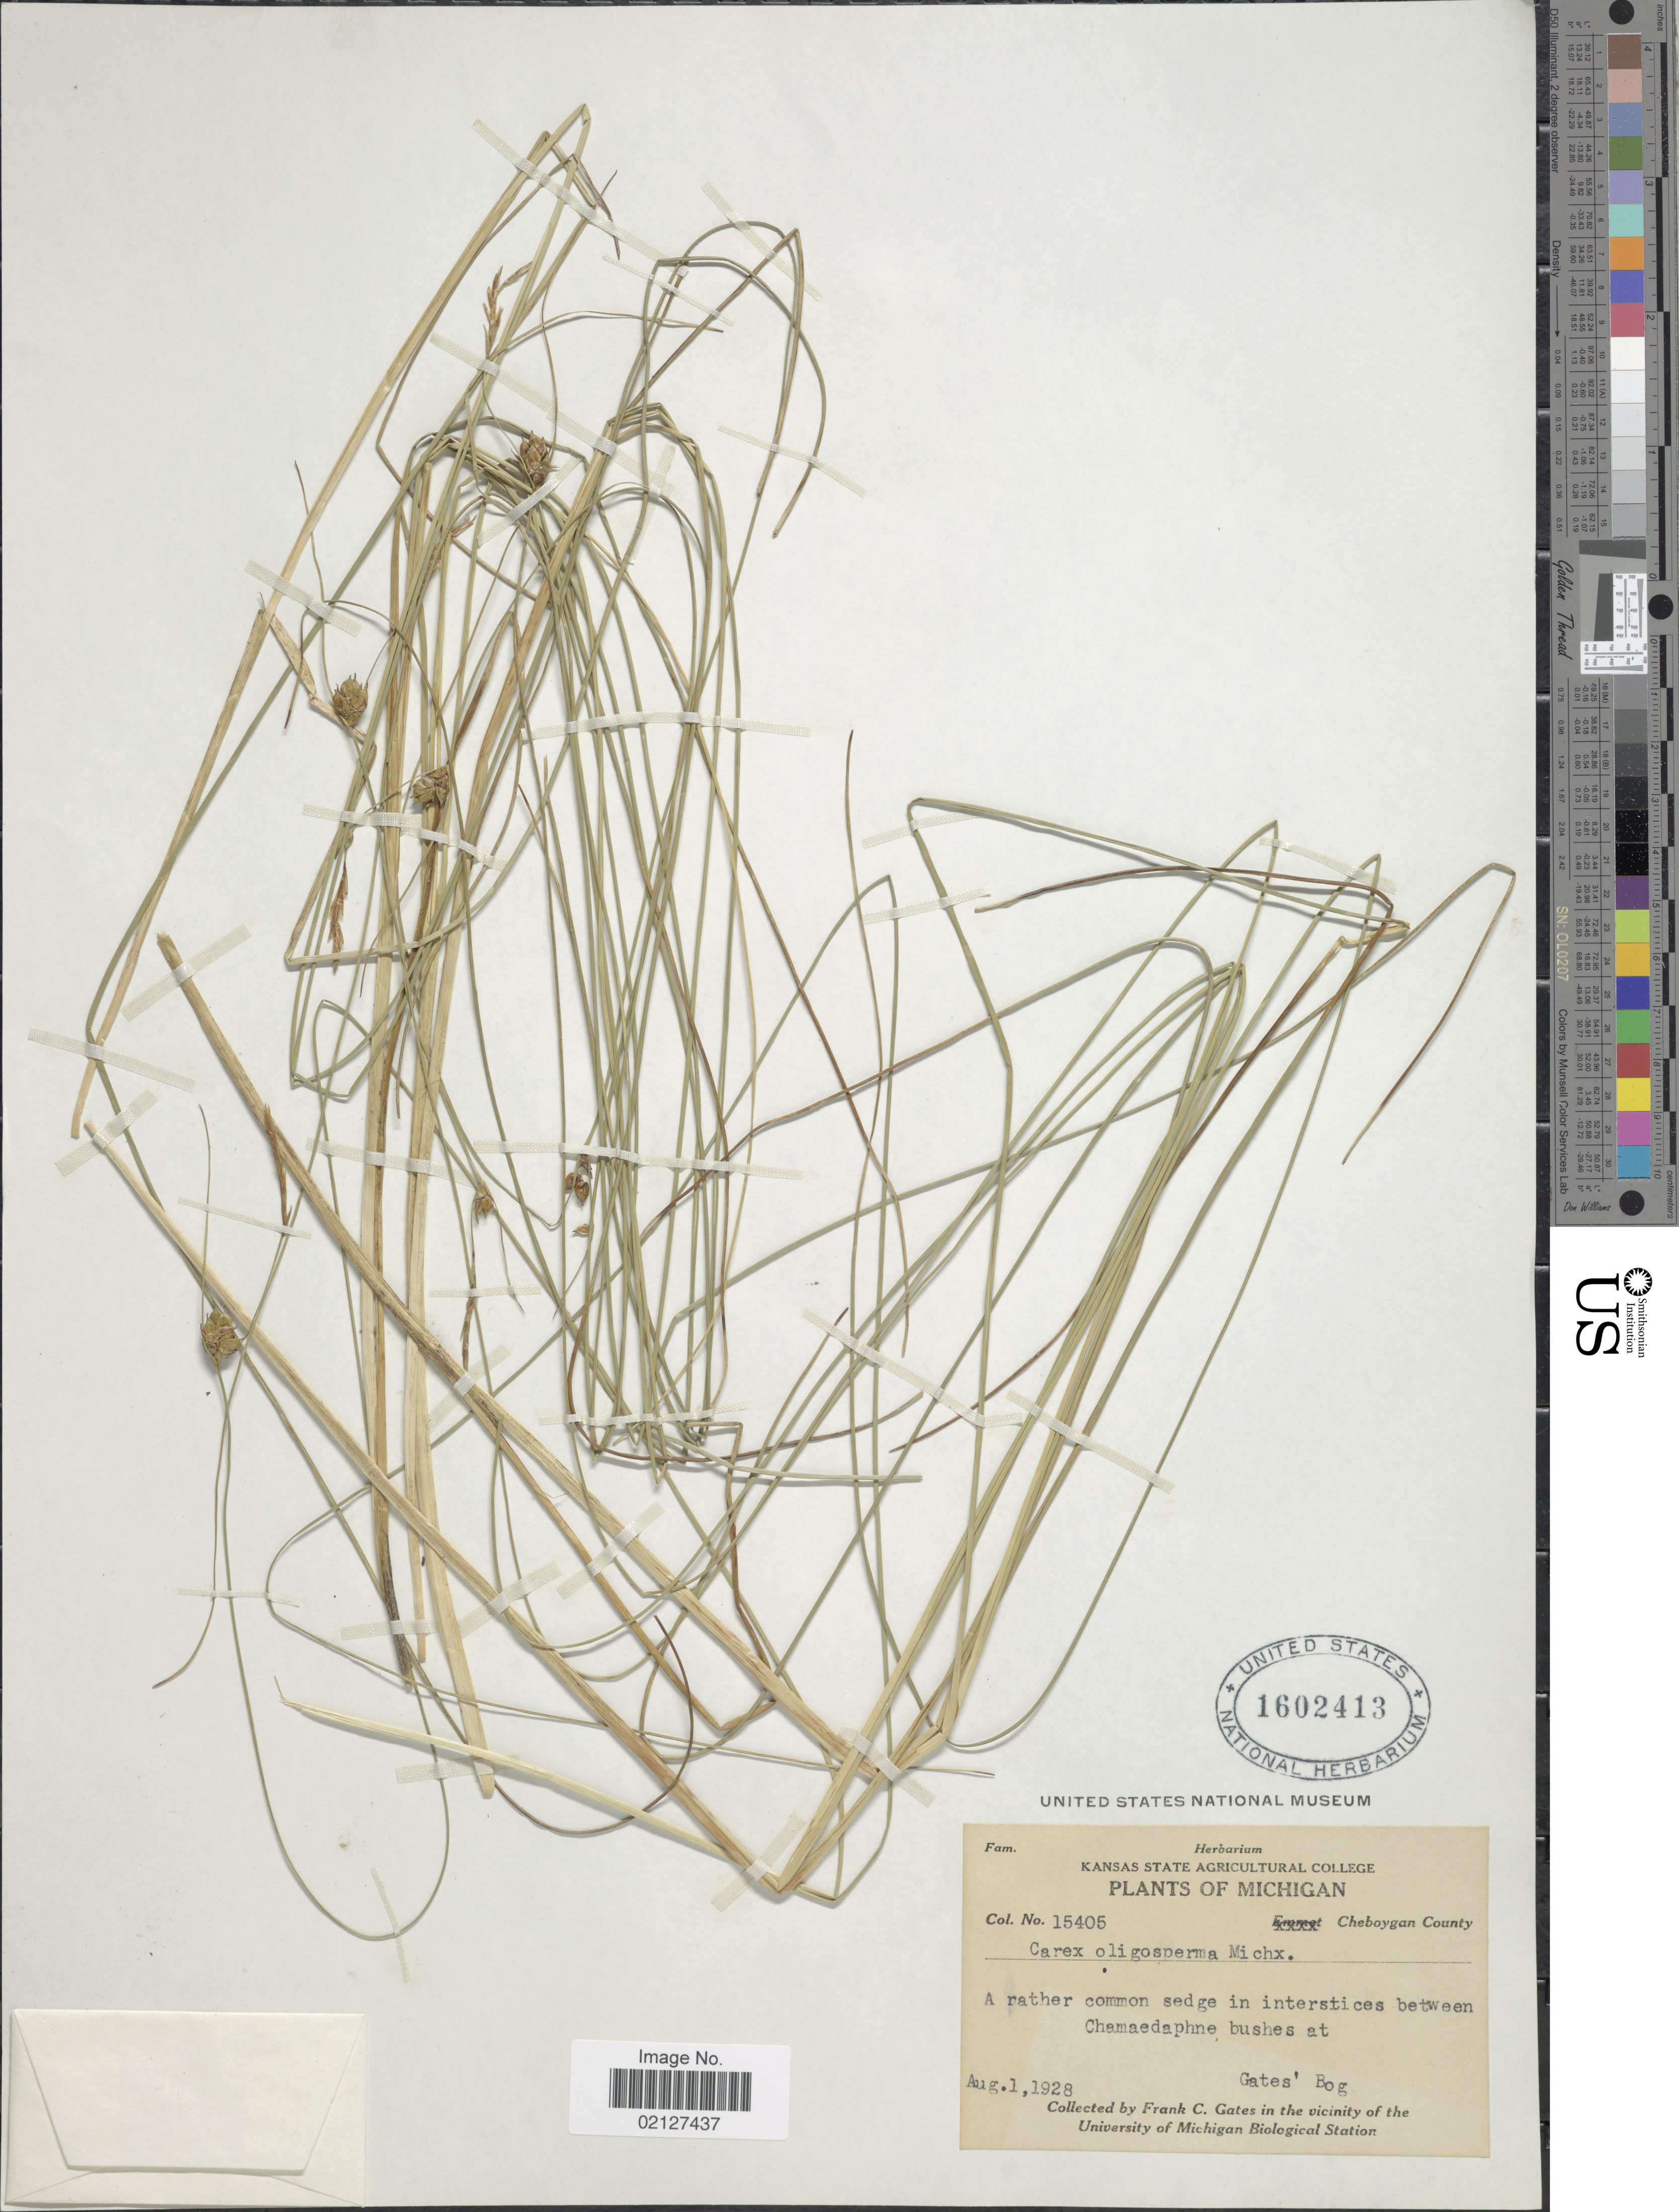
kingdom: Plantae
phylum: Tracheophyta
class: Liliopsida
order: Poales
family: Cyperaceae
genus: Carex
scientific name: Carex oligosperma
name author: Michx.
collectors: F. C. Gates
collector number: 15405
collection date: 1928-08-01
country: United States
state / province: Michigan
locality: Between Chamaedaphne bushes at Gate's bog, in the vicinity of the University of Michigan Biological Station, Cheboygan County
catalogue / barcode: US 1602413